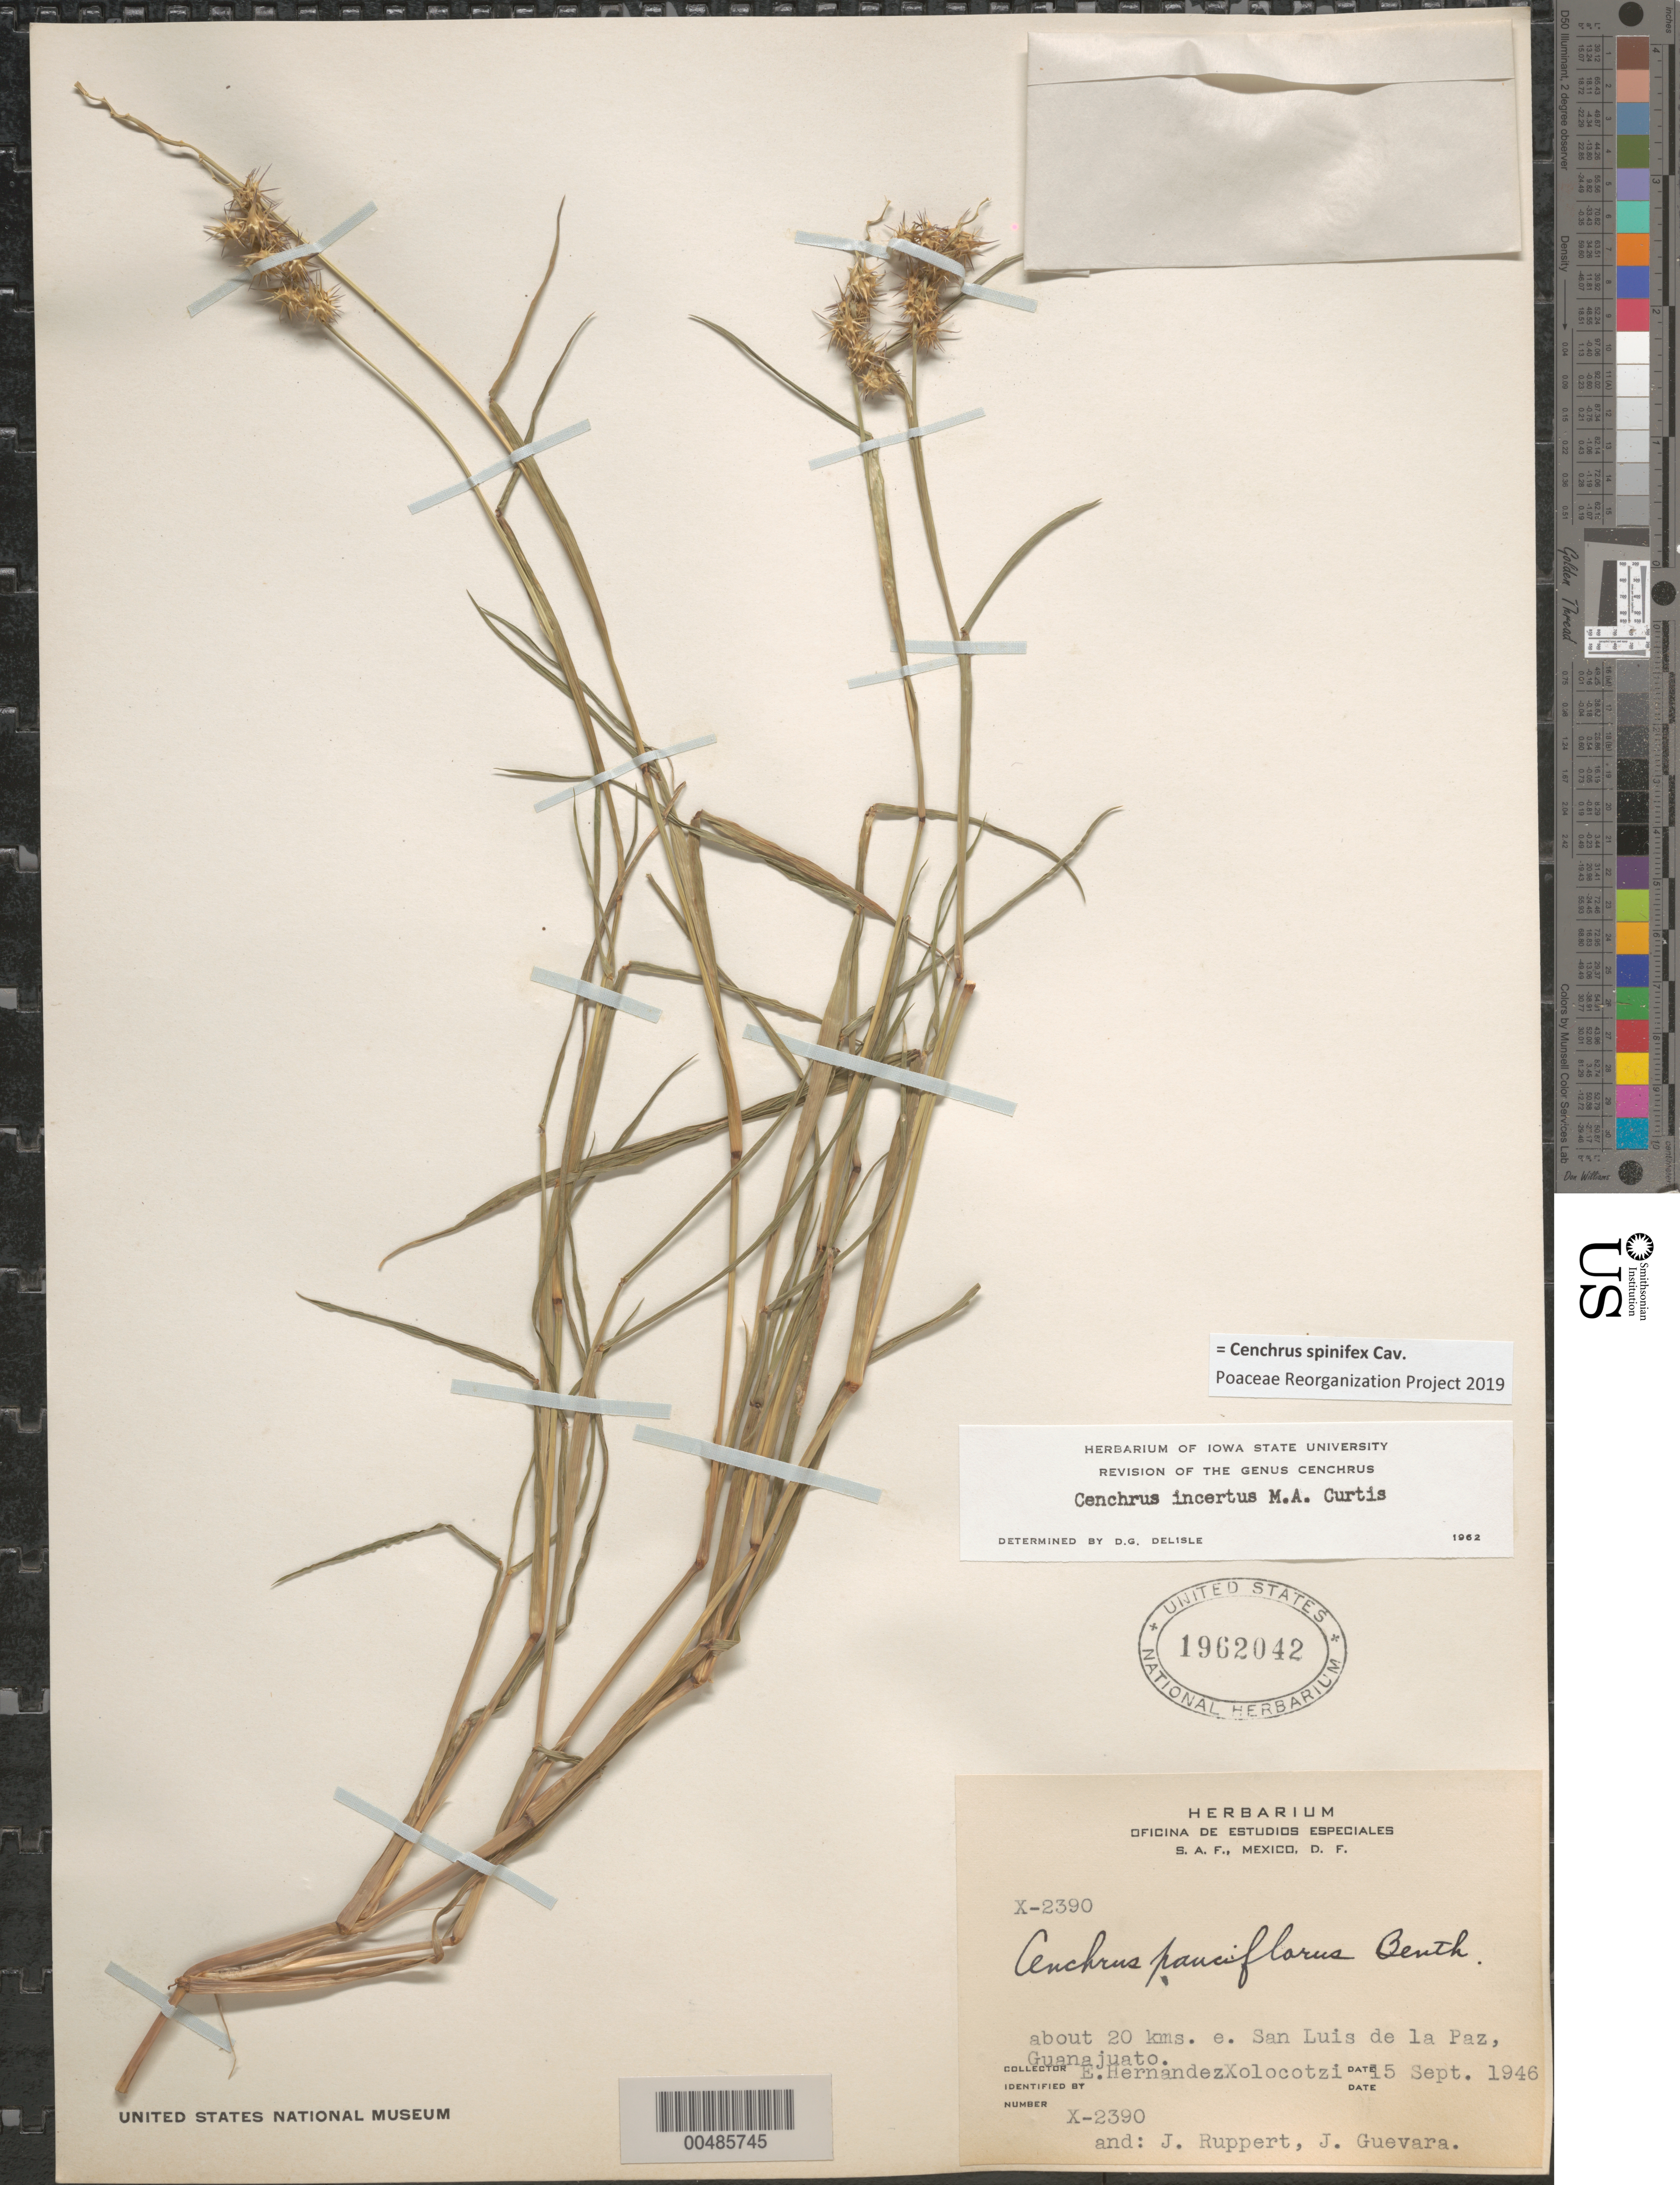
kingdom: Plantae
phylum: Tracheophyta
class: Liliopsida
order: Poales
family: Poaceae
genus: Cenchrus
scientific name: Cenchrus spinifex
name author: Cav.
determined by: Poaceae Reorganization Project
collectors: E. I. Hernández-X., J. Ruppert & J. Guevara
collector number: X-2390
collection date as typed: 15 Sep 1946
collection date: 1946-09-15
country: Mexico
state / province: Guanajuato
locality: About 20 km E of San Luis de la Paz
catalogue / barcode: US 1962042